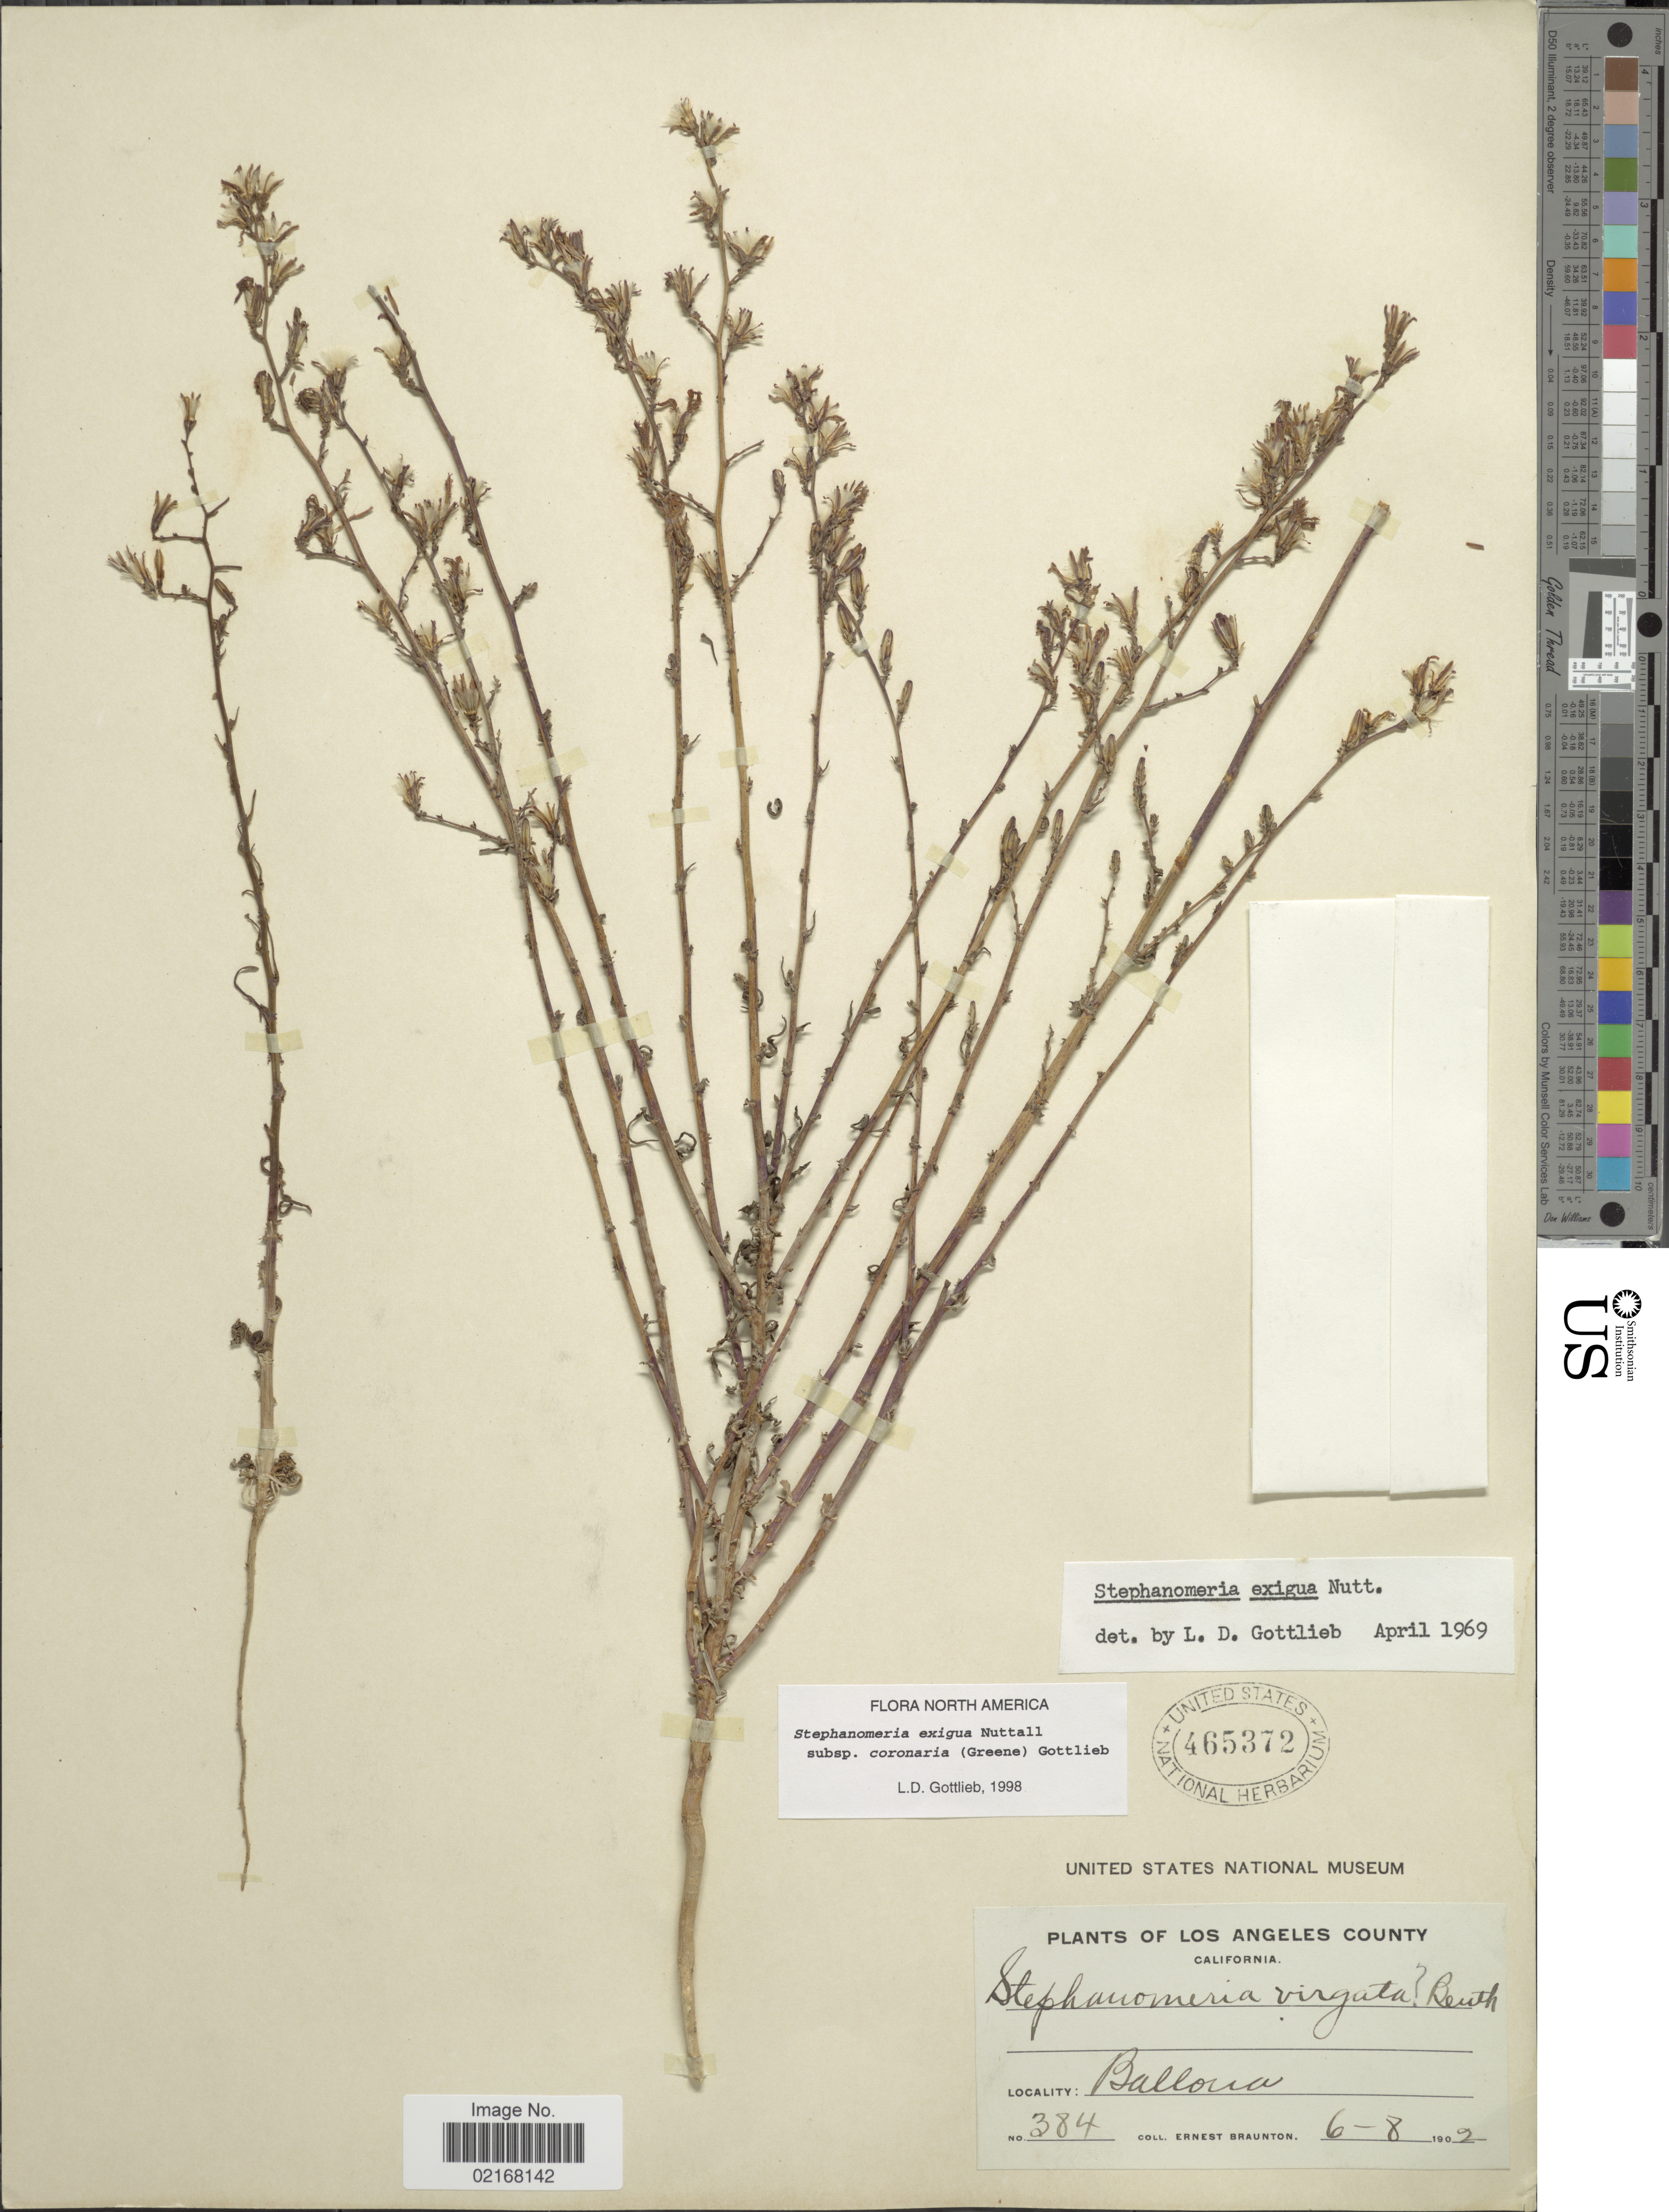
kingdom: Plantae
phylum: Tracheophyta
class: Magnoliopsida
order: Asterales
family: Asteraceae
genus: Stephanomeria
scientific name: Stephanomeria exigua subsp. coronaria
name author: (Greene) Gottlieb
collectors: E. Braunton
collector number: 384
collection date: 1902-06-08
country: United States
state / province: California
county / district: Los Angeles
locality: Los Angeles County. California. Ballona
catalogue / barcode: US 465372